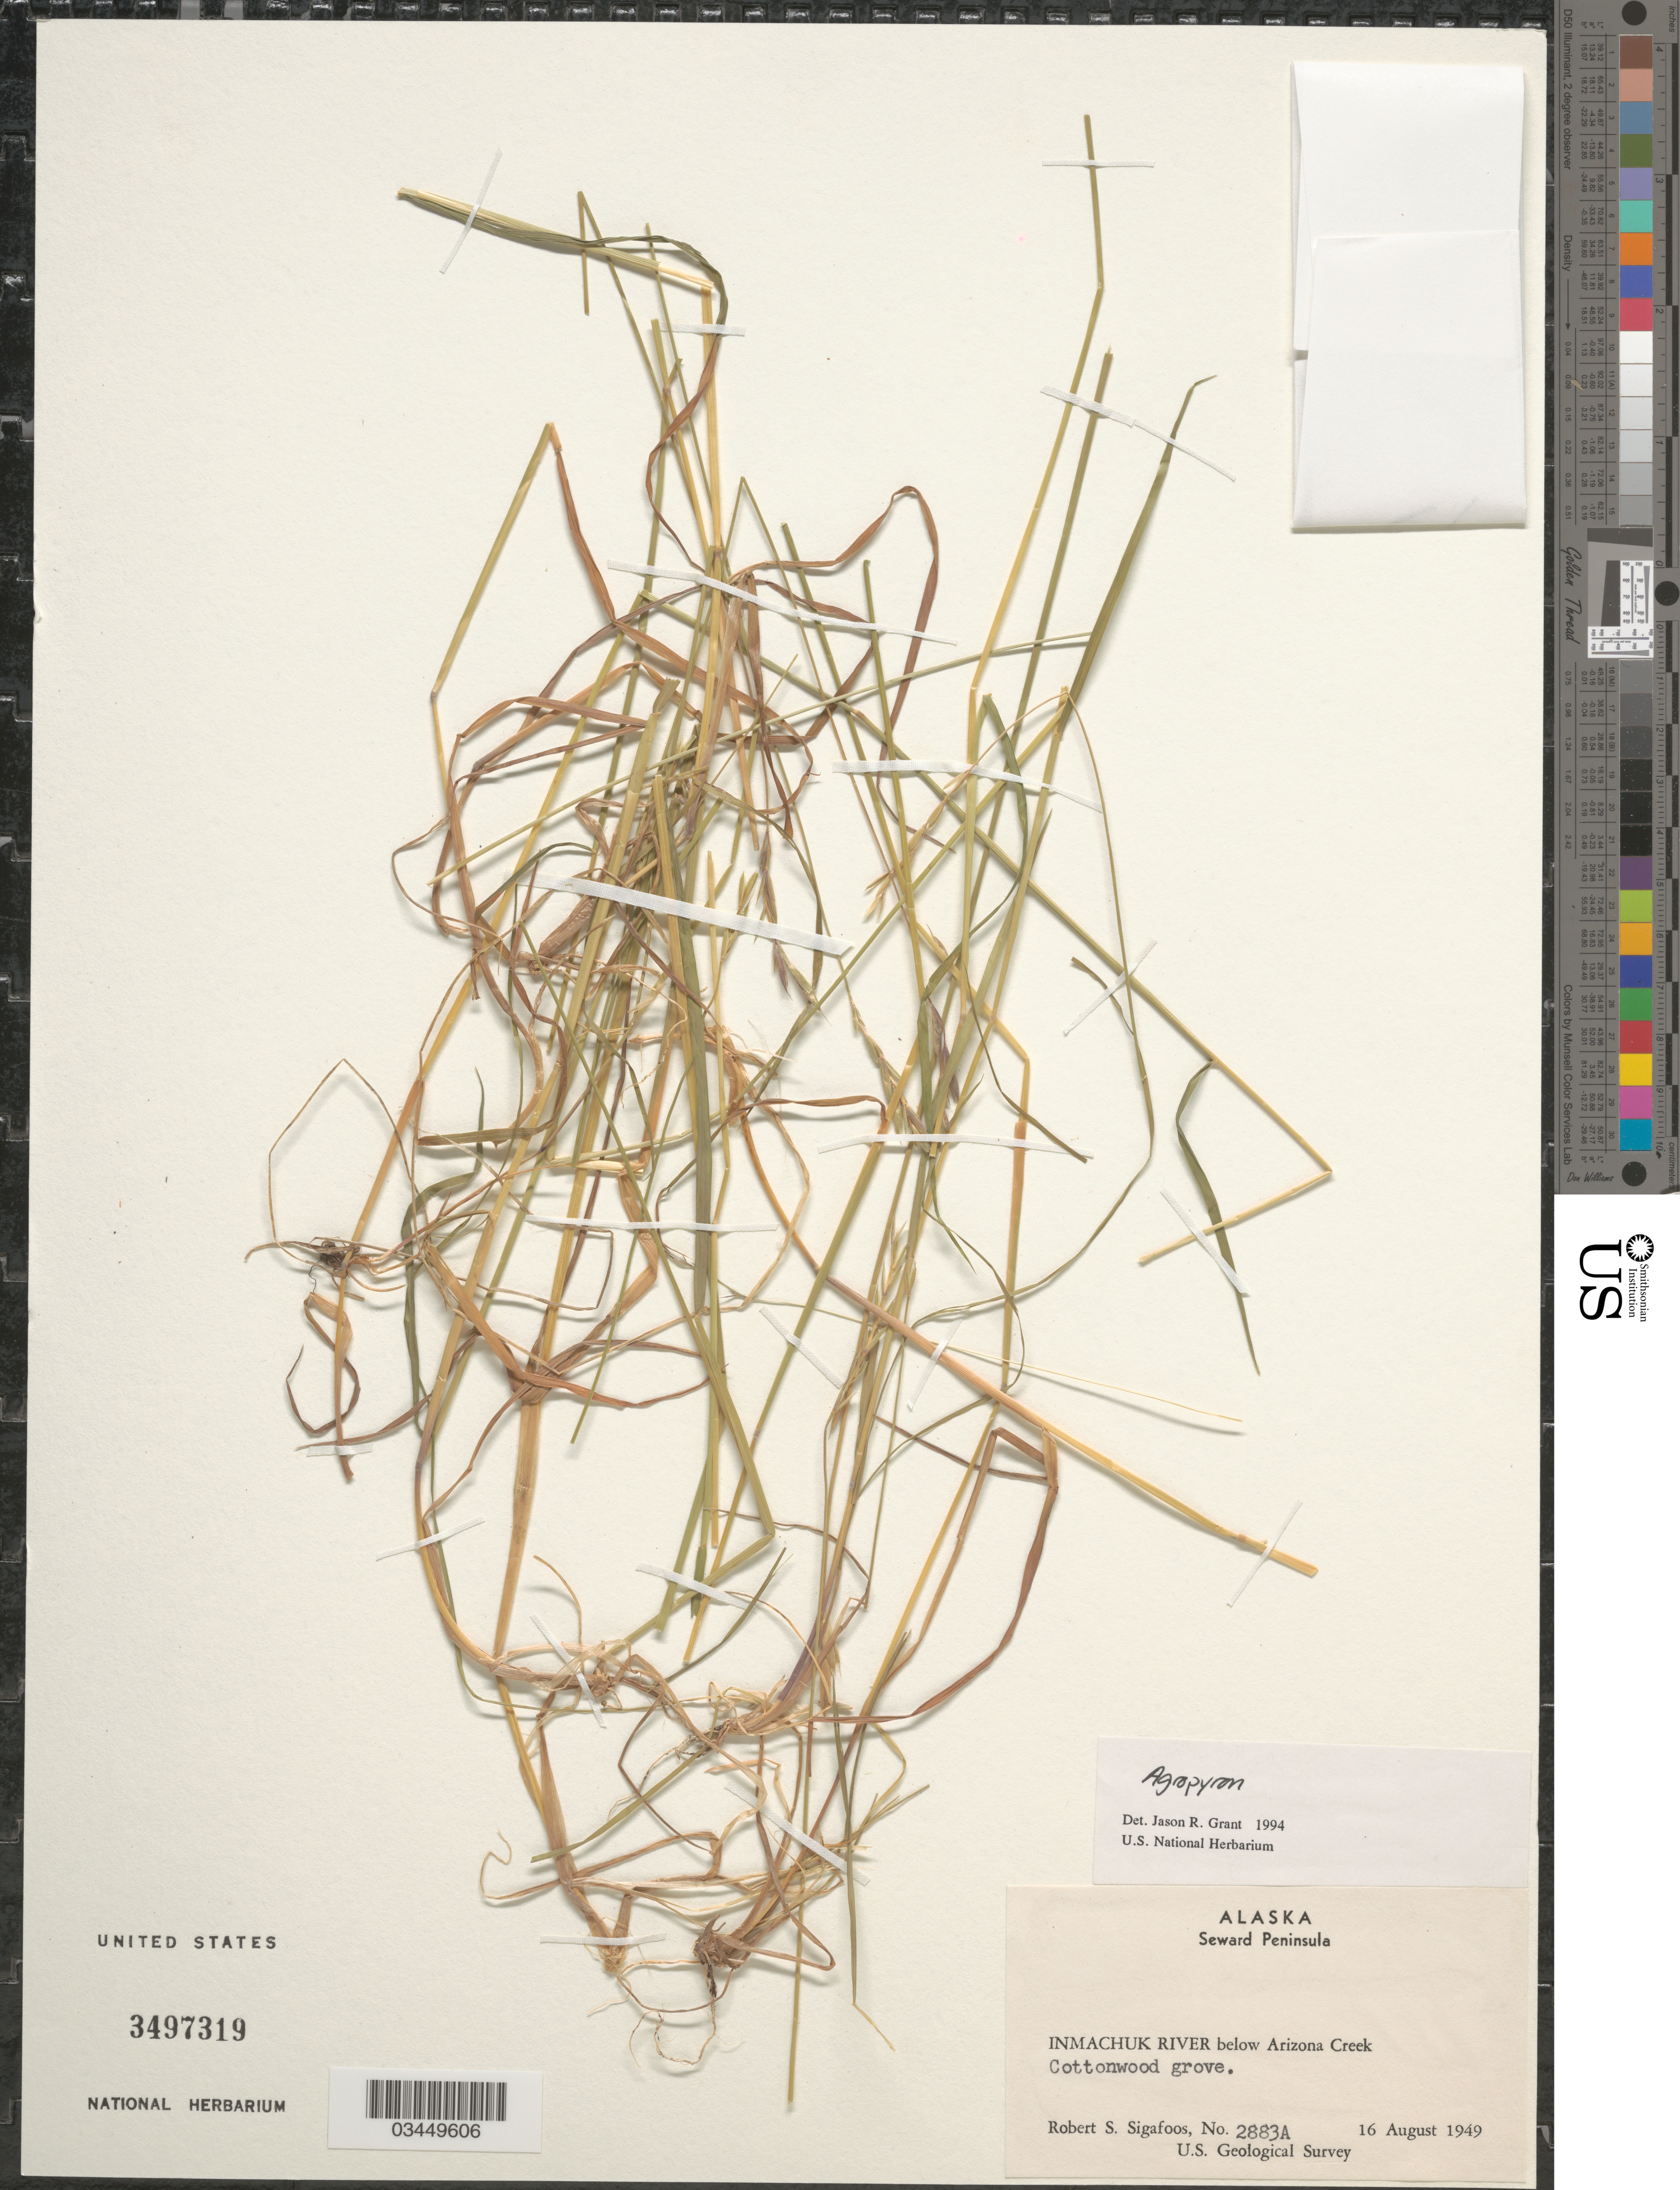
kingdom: Plantae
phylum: Tracheophyta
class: Liliopsida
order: Poales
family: Poaceae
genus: Elymus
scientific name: Elymus sp.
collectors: R. Sigafoos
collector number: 2883A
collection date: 1949-08-16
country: United States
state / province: Alaska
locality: Seward Peninsula. Inmachuk River below Arizona Creek. Cottonwood grove. U.S. Geological Survey.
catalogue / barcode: US 3497319